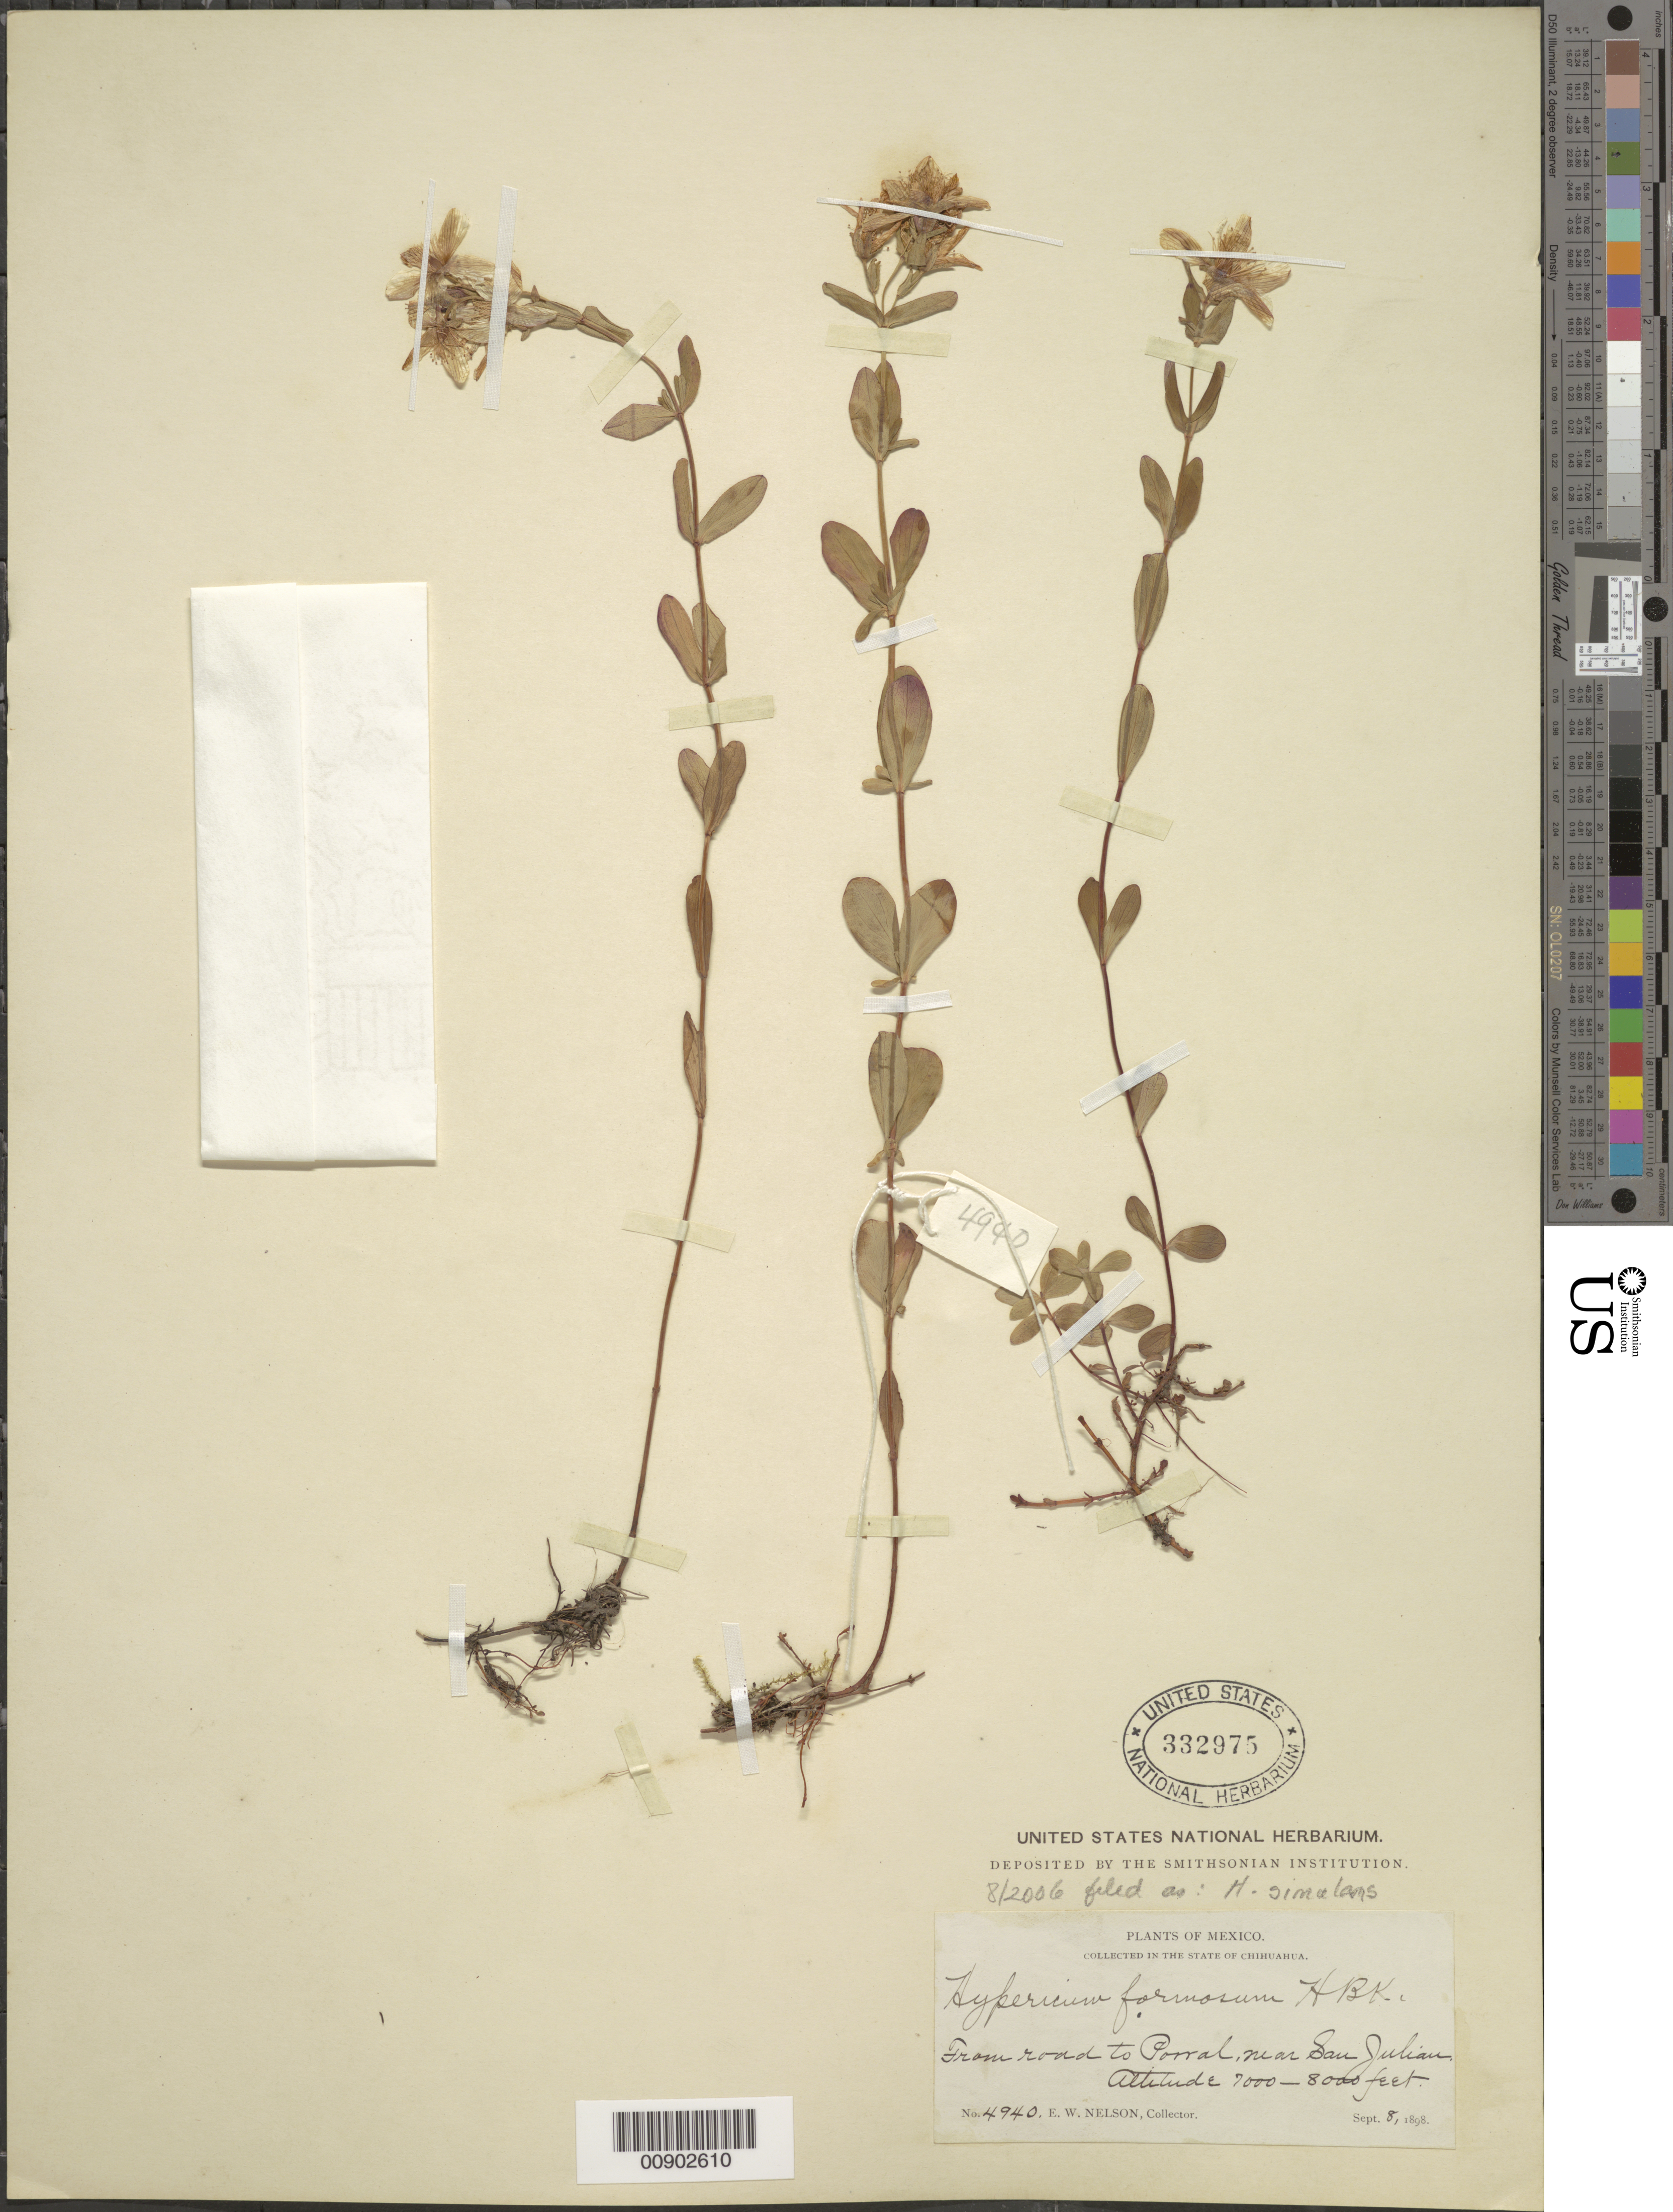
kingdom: Plantae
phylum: Tracheophyta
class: Magnoliopsida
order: Malpighiales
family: Hypericaceae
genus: Hypericum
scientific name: Hypericum simulans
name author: Rose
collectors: E. W. Nelson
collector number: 4940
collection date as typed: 08 Sep 1898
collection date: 1898-09-08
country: Mexico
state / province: Chihuahua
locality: From road to Parral, near San Julian, Chihuahua.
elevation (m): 2134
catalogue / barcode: US 332975